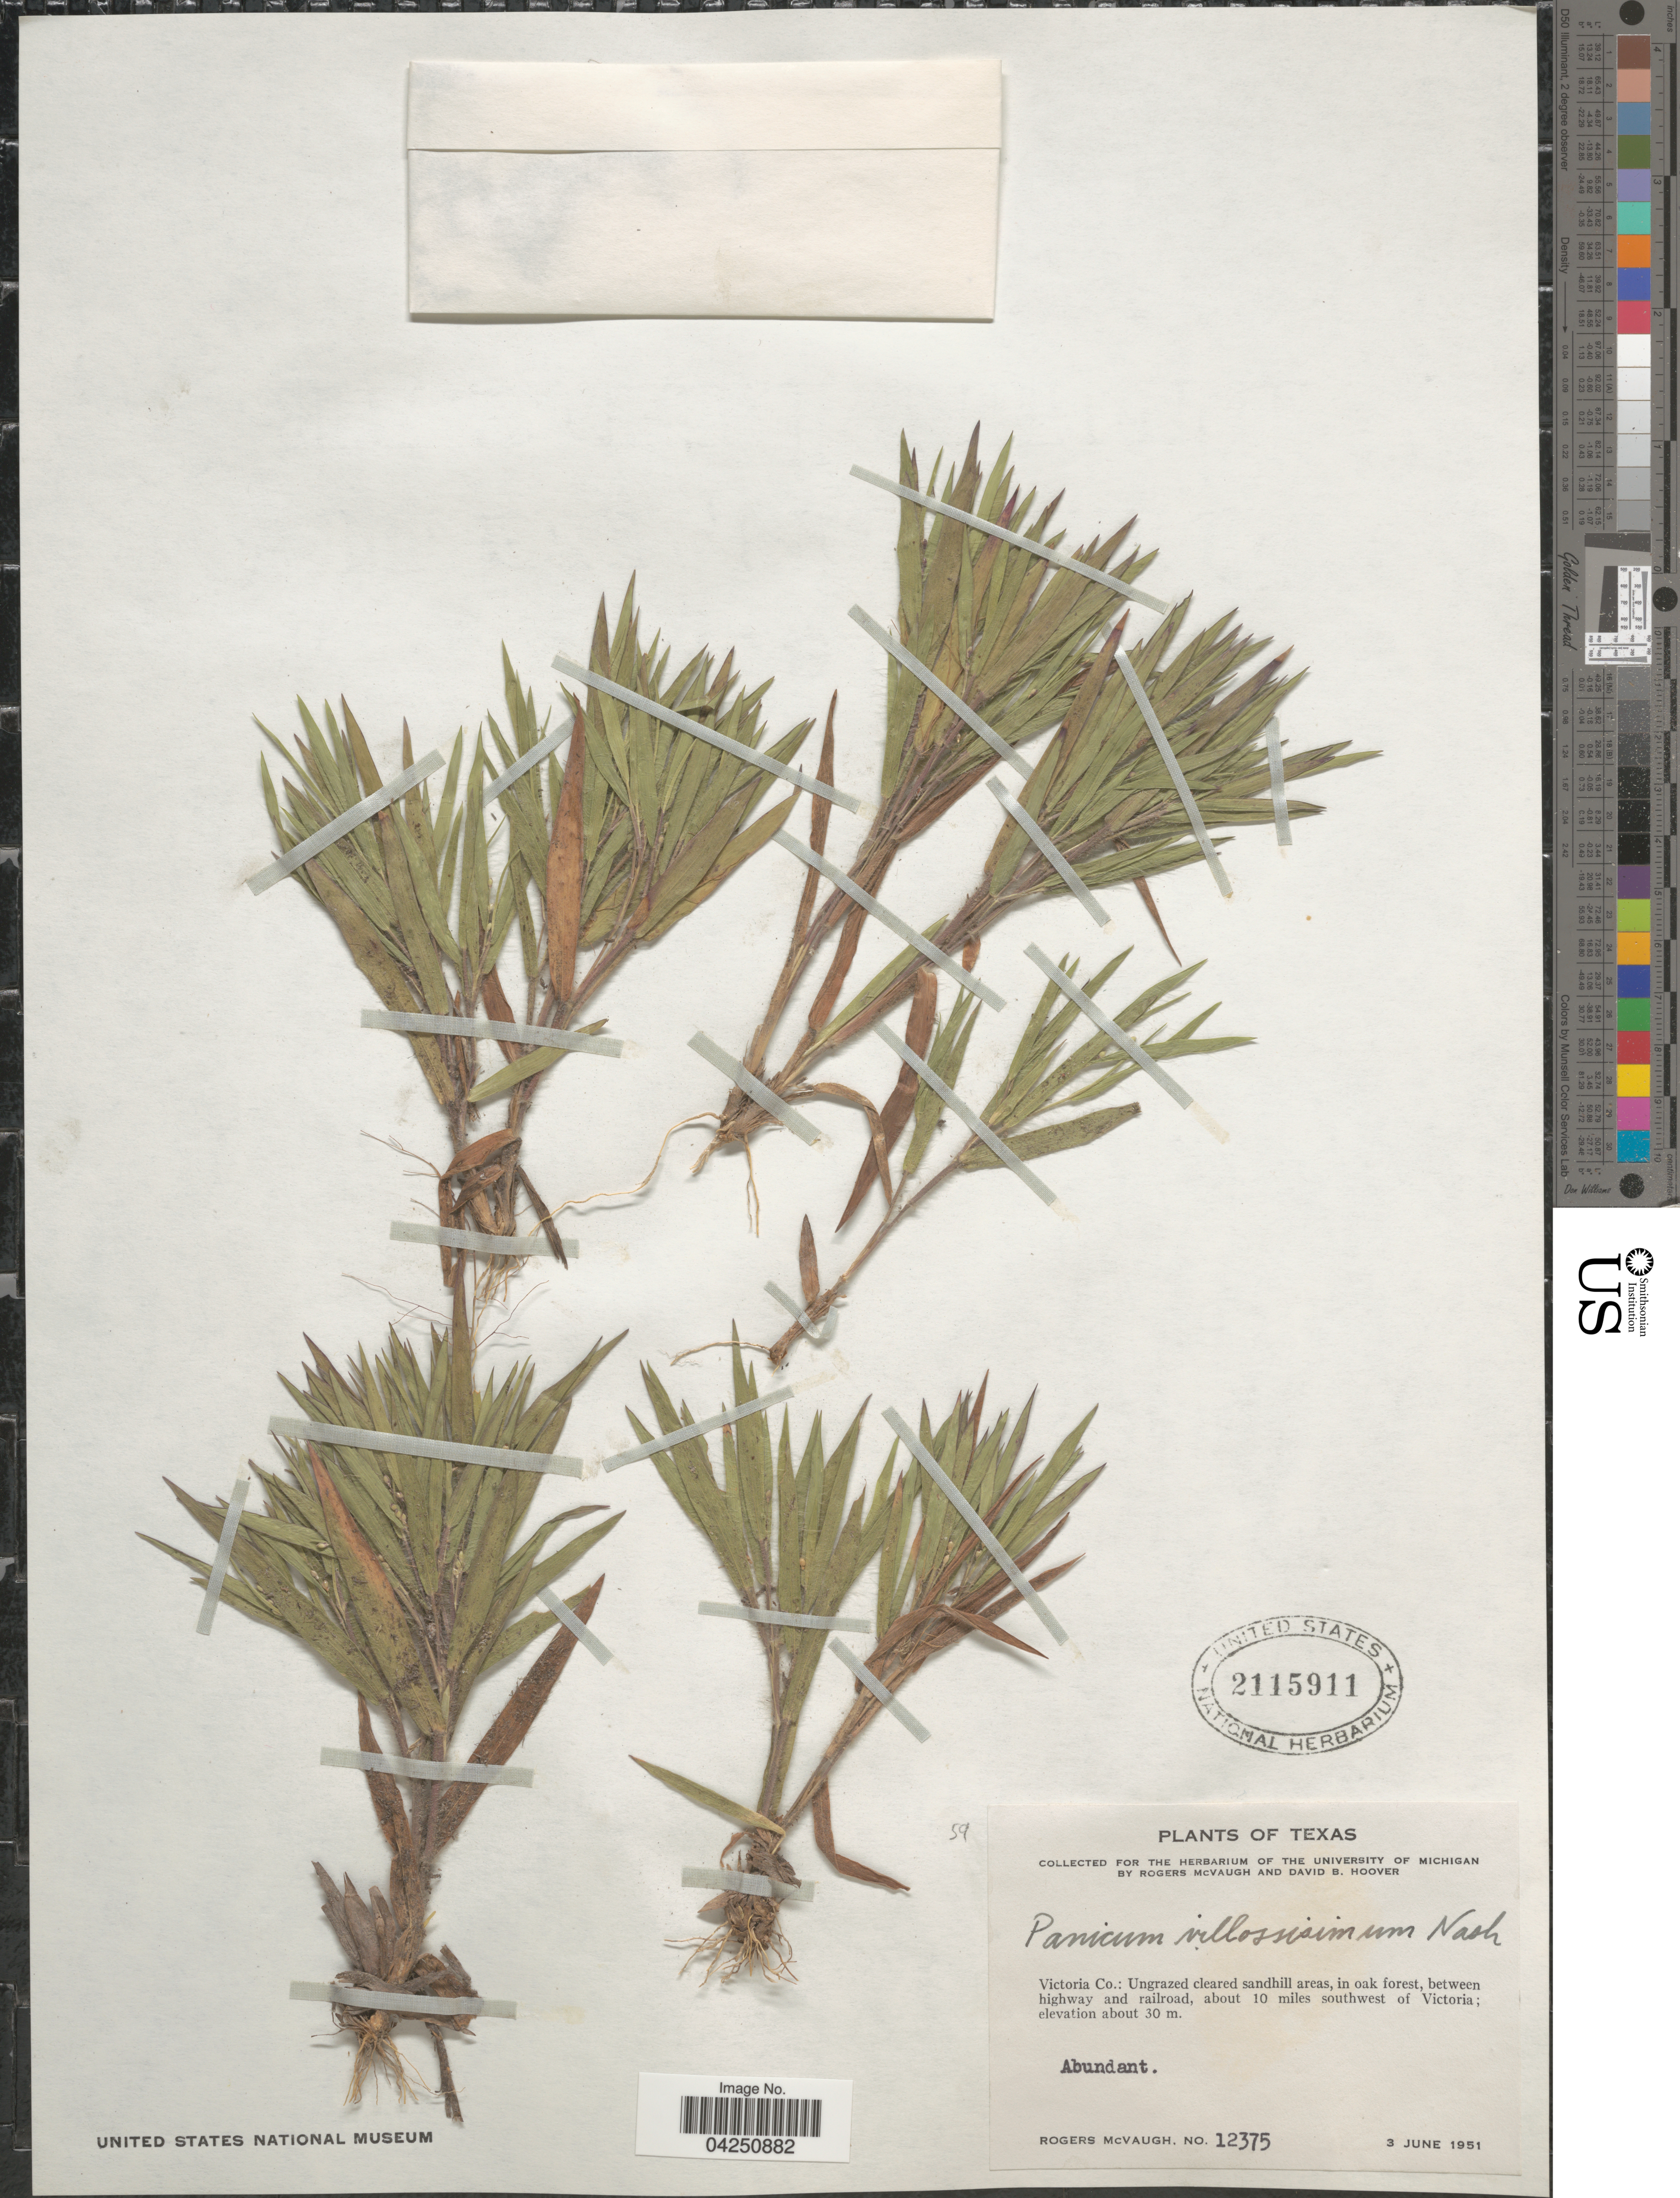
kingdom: Plantae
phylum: Tracheophyta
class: Liliopsida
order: Poales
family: Poaceae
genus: Dichanthelium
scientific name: Dichanthelium acuminatum var. acuminatum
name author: (Sw.) Gould & C.A. Clark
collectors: R. McVaugh & D. B. Hoover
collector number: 12375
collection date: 1951-06-03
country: United States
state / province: Texas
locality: Victoria Co.: Ungrazed cleared sandhill areas, in oak forest, between highway and railroad, about 10 miles southwest of Victoria.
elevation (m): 30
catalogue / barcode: US 2115911